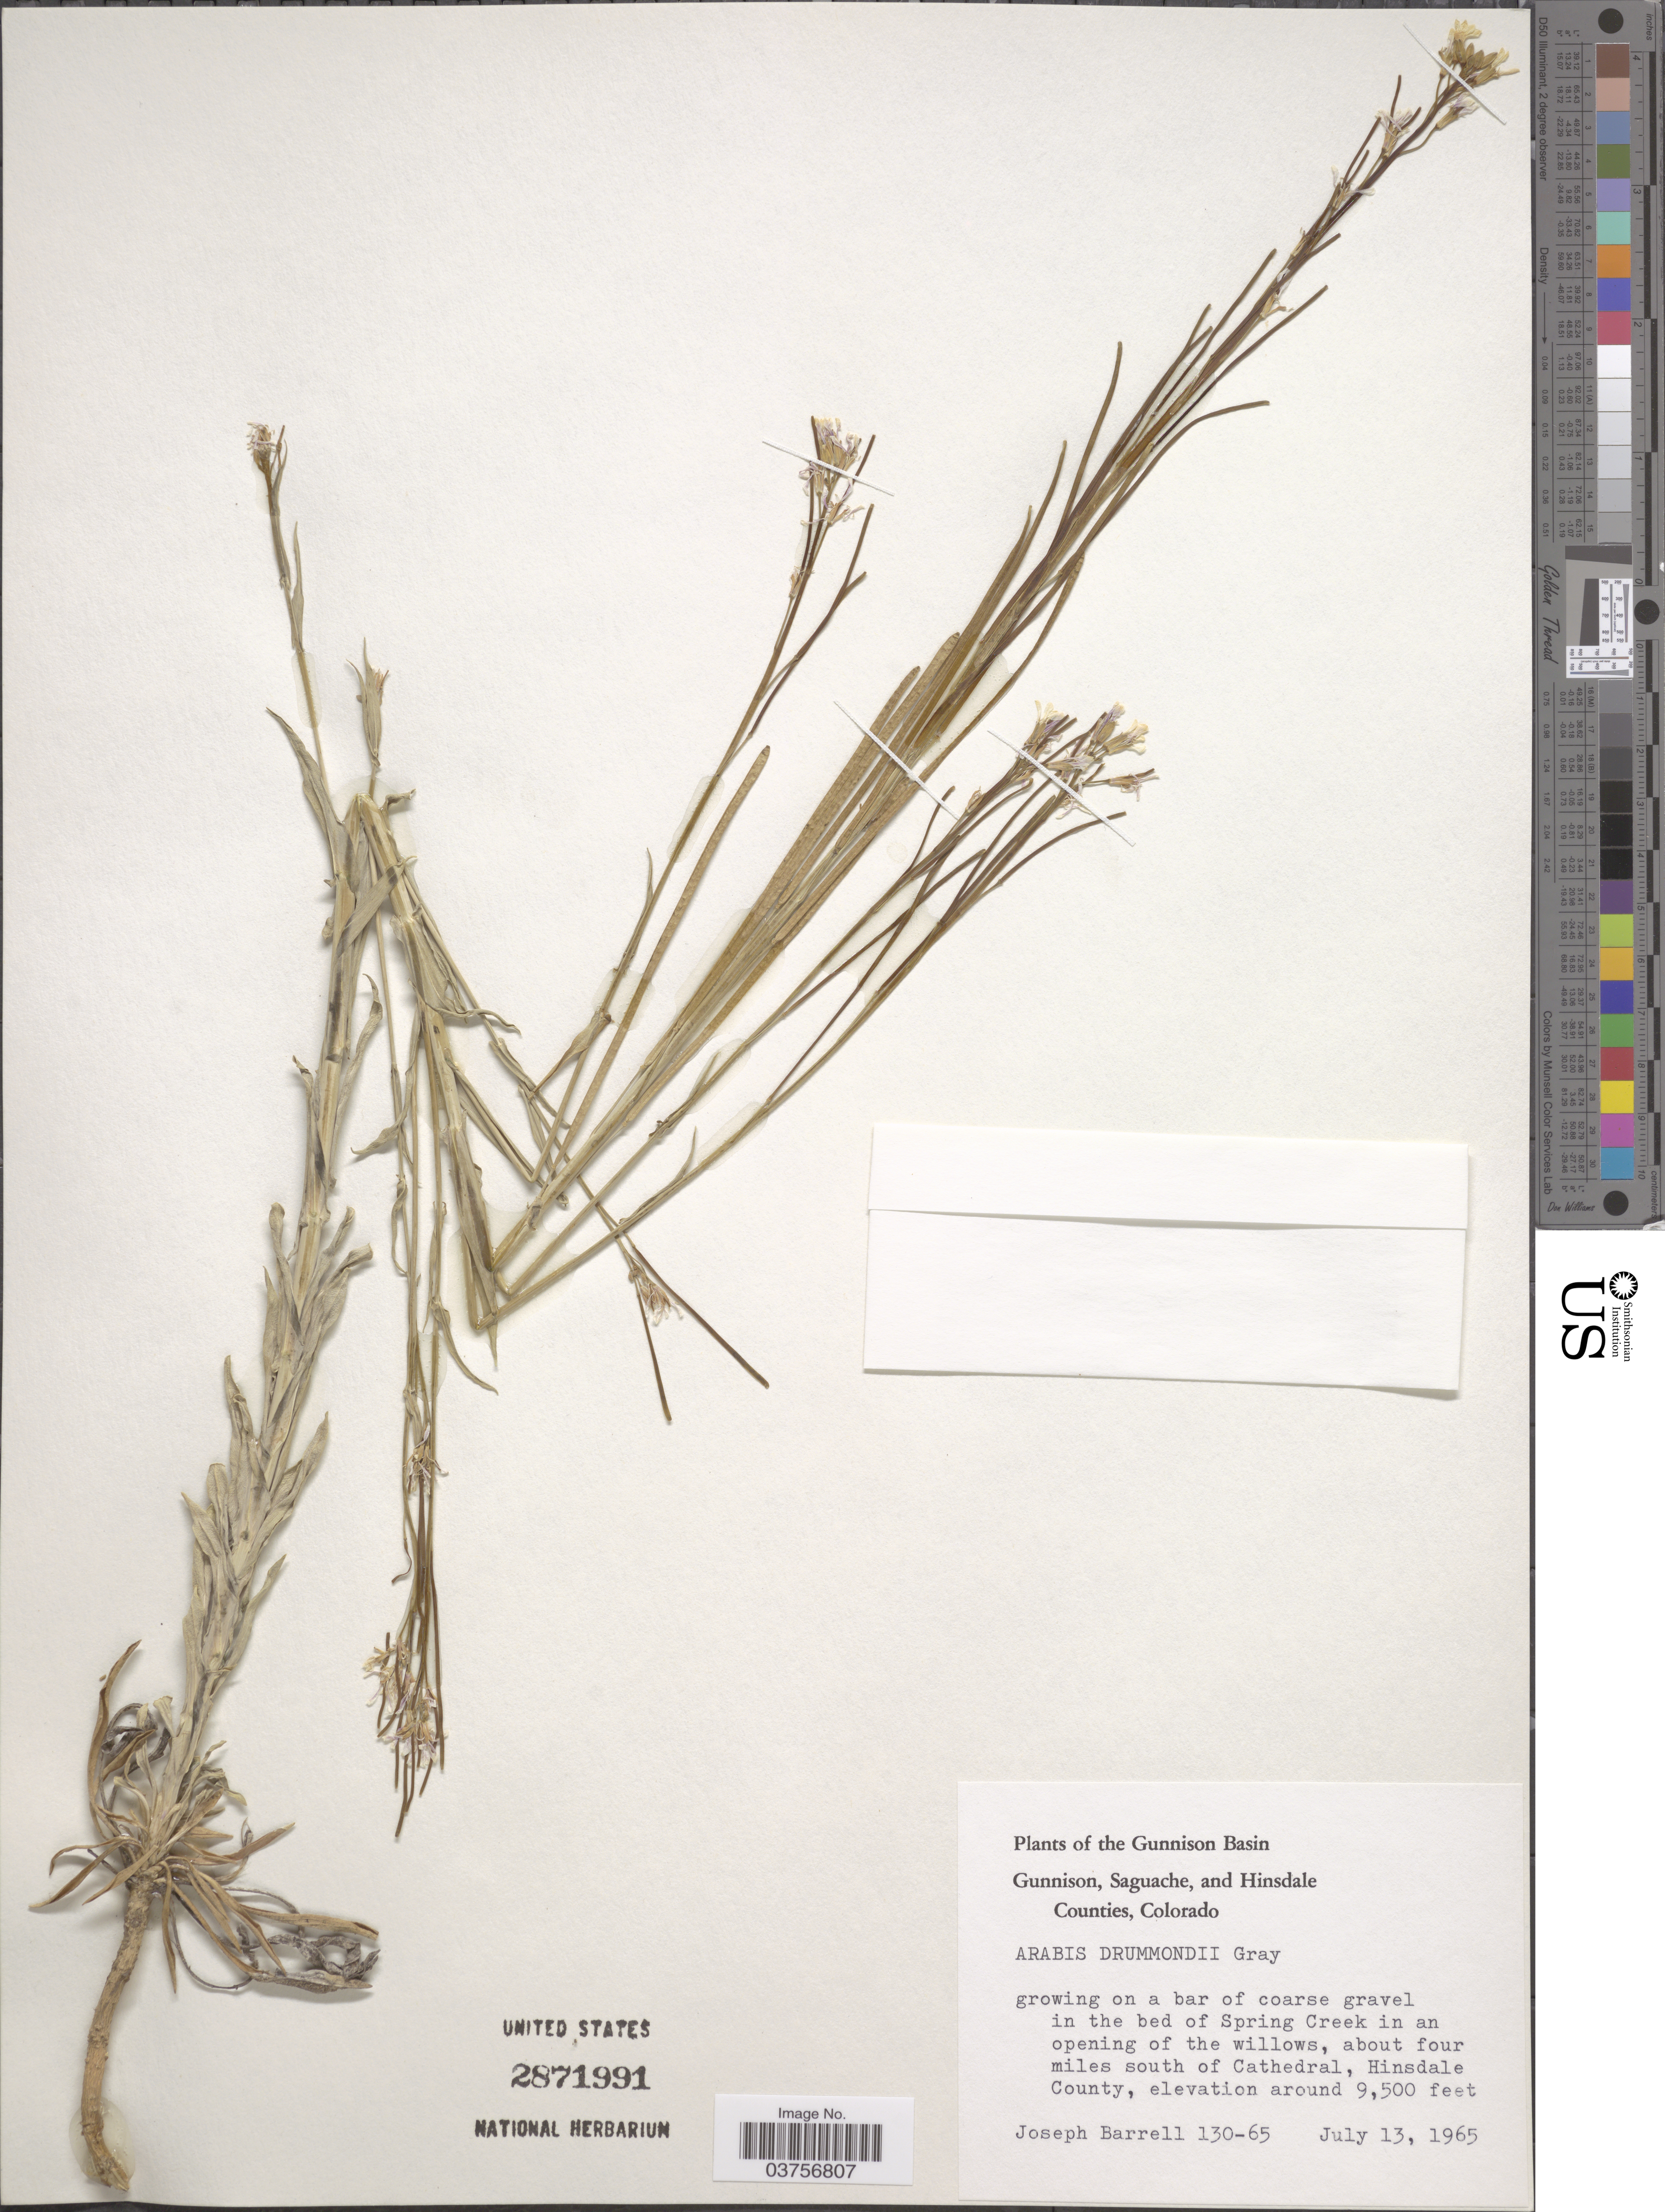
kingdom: Plantae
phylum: Tracheophyta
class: Magnoliopsida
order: Brassicales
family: Brassicaceae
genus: Arabis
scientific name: Arabis drummondii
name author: A. Gray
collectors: J. Barrell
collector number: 130-65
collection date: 1965-07-13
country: United States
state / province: Colorado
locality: The Gunnison Basin. Growing on a bar of coarse gravel in the bed of Spring Creek in an opening of the willows, about four miles south of Cathedral, Hinsdale County.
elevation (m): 2896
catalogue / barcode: US 2871991